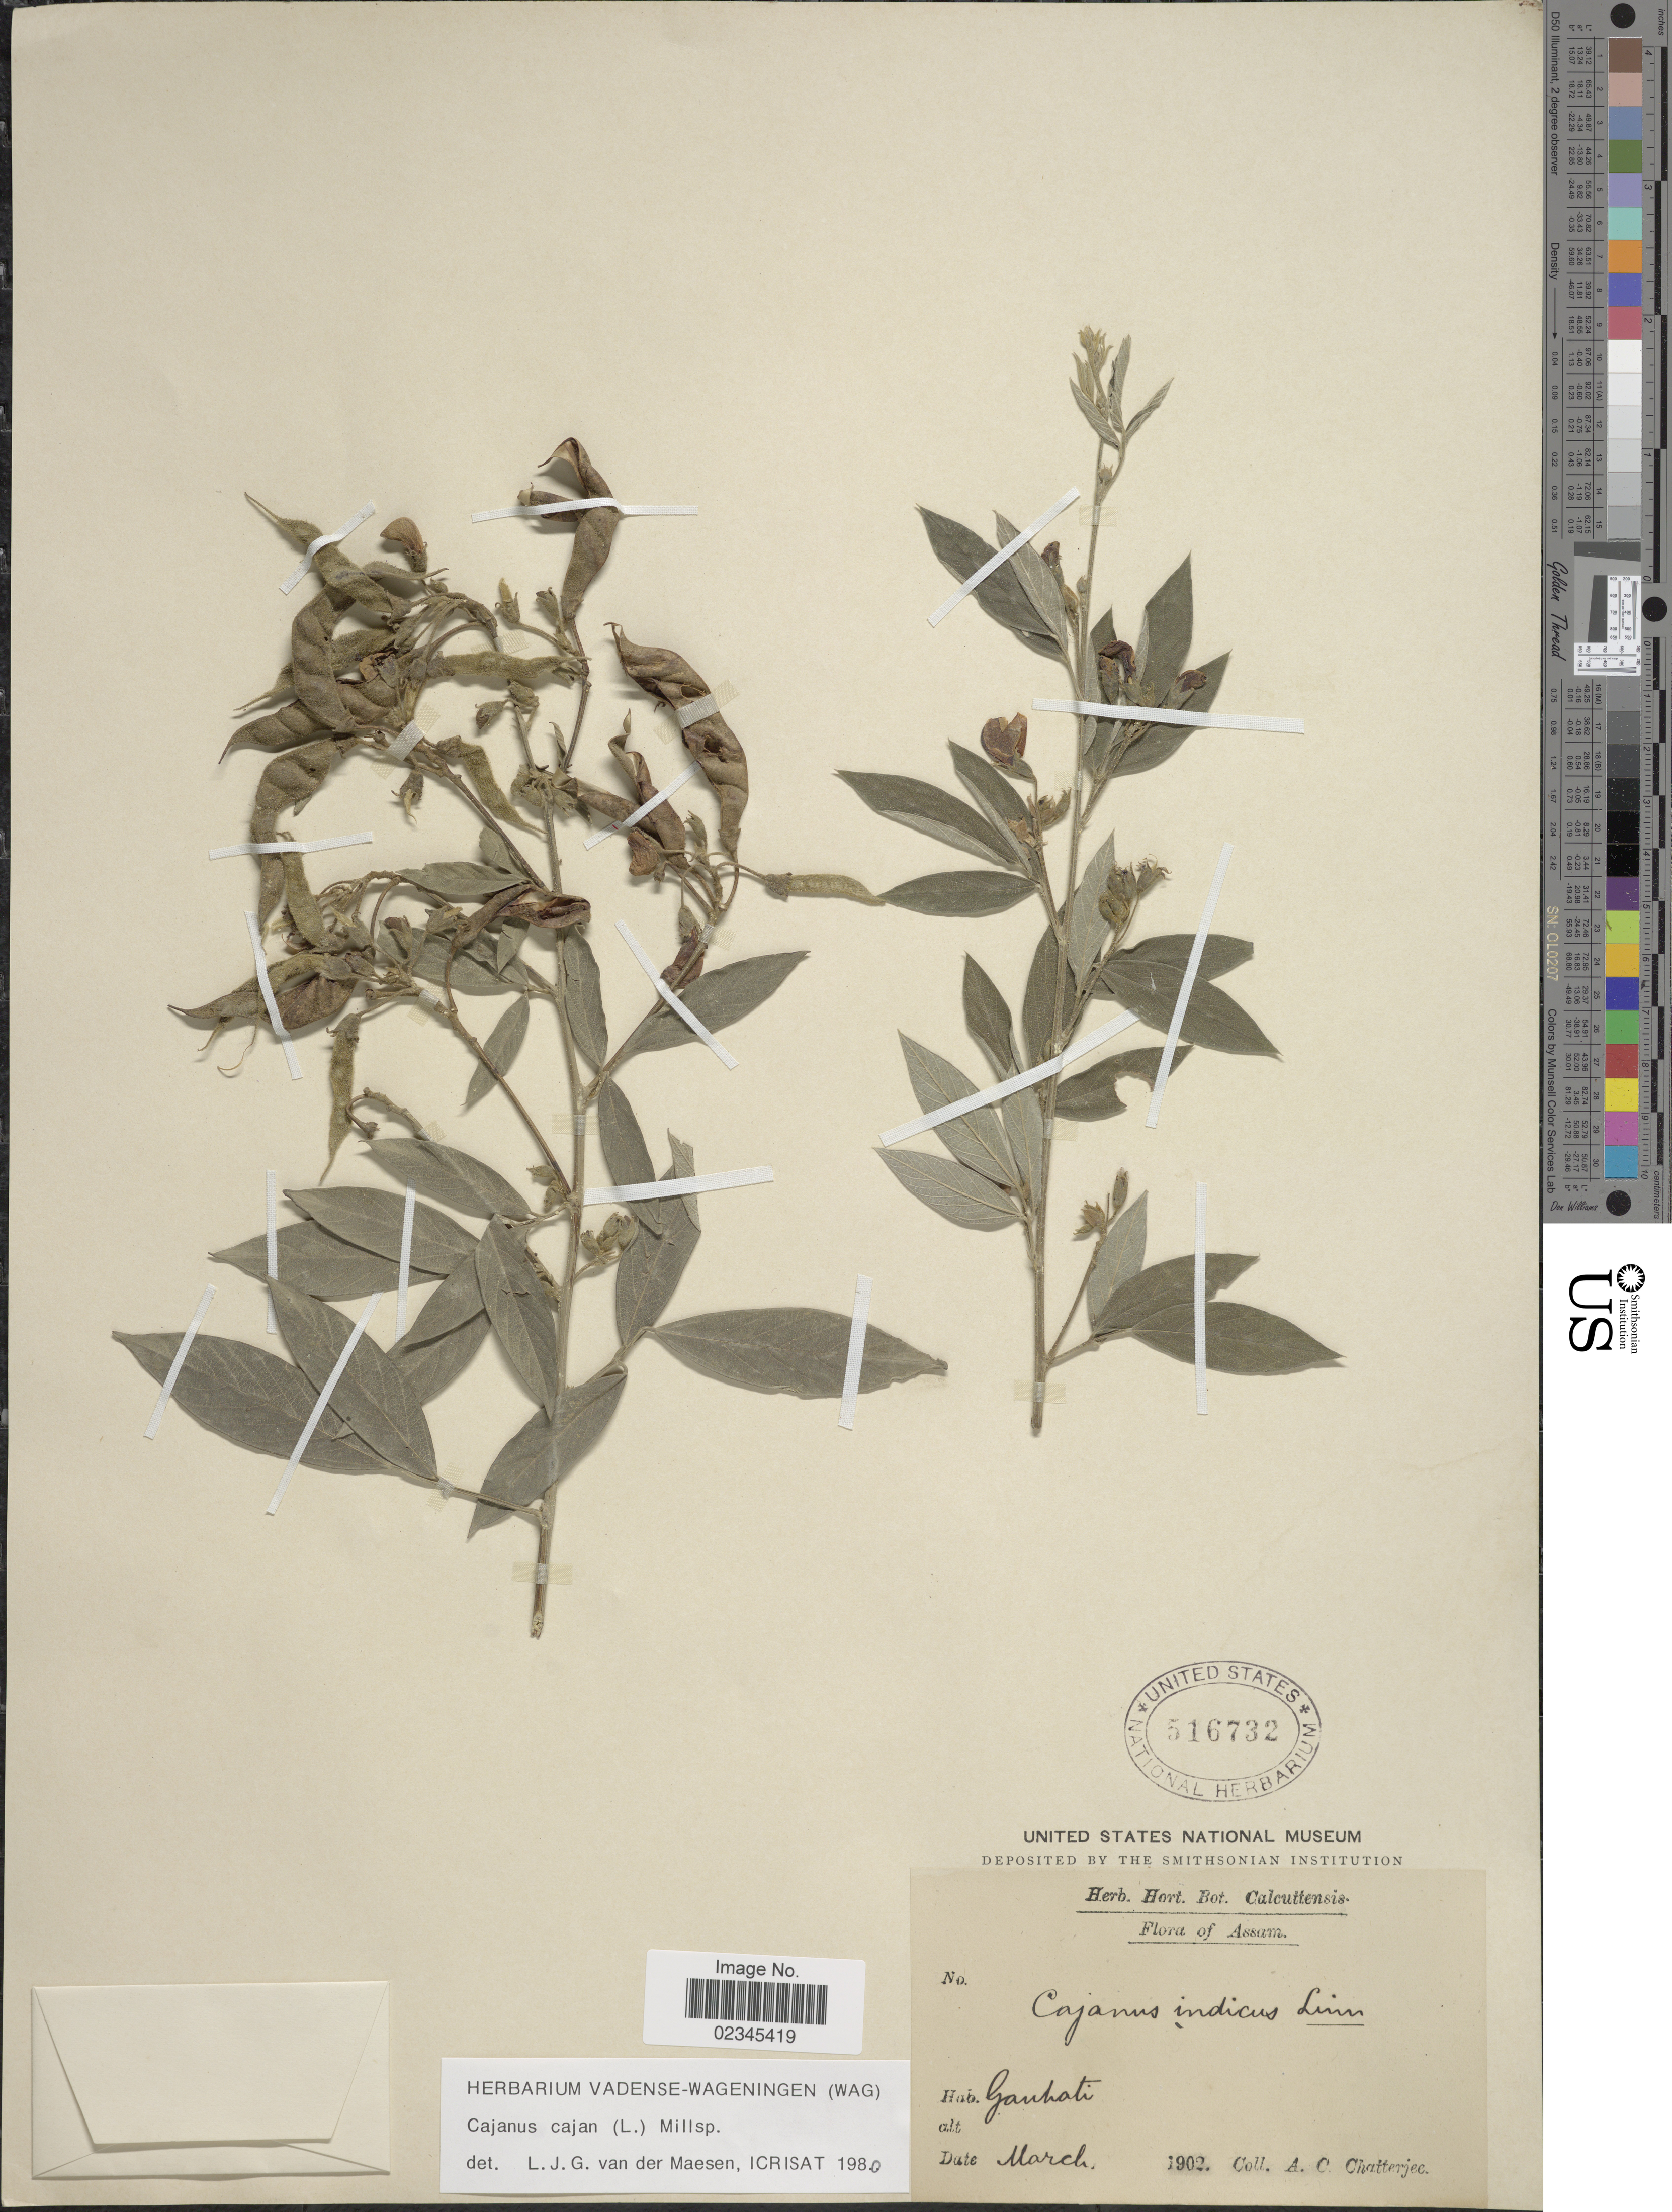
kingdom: Plantae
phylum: Tracheophyta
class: Magnoliopsida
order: Fabales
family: Fabaceae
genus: Cajanus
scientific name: Cajanus cajan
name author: (L.) Huth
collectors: A. Chatterjee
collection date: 1902-03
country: India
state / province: Assam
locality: Gauhati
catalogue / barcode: US 516732